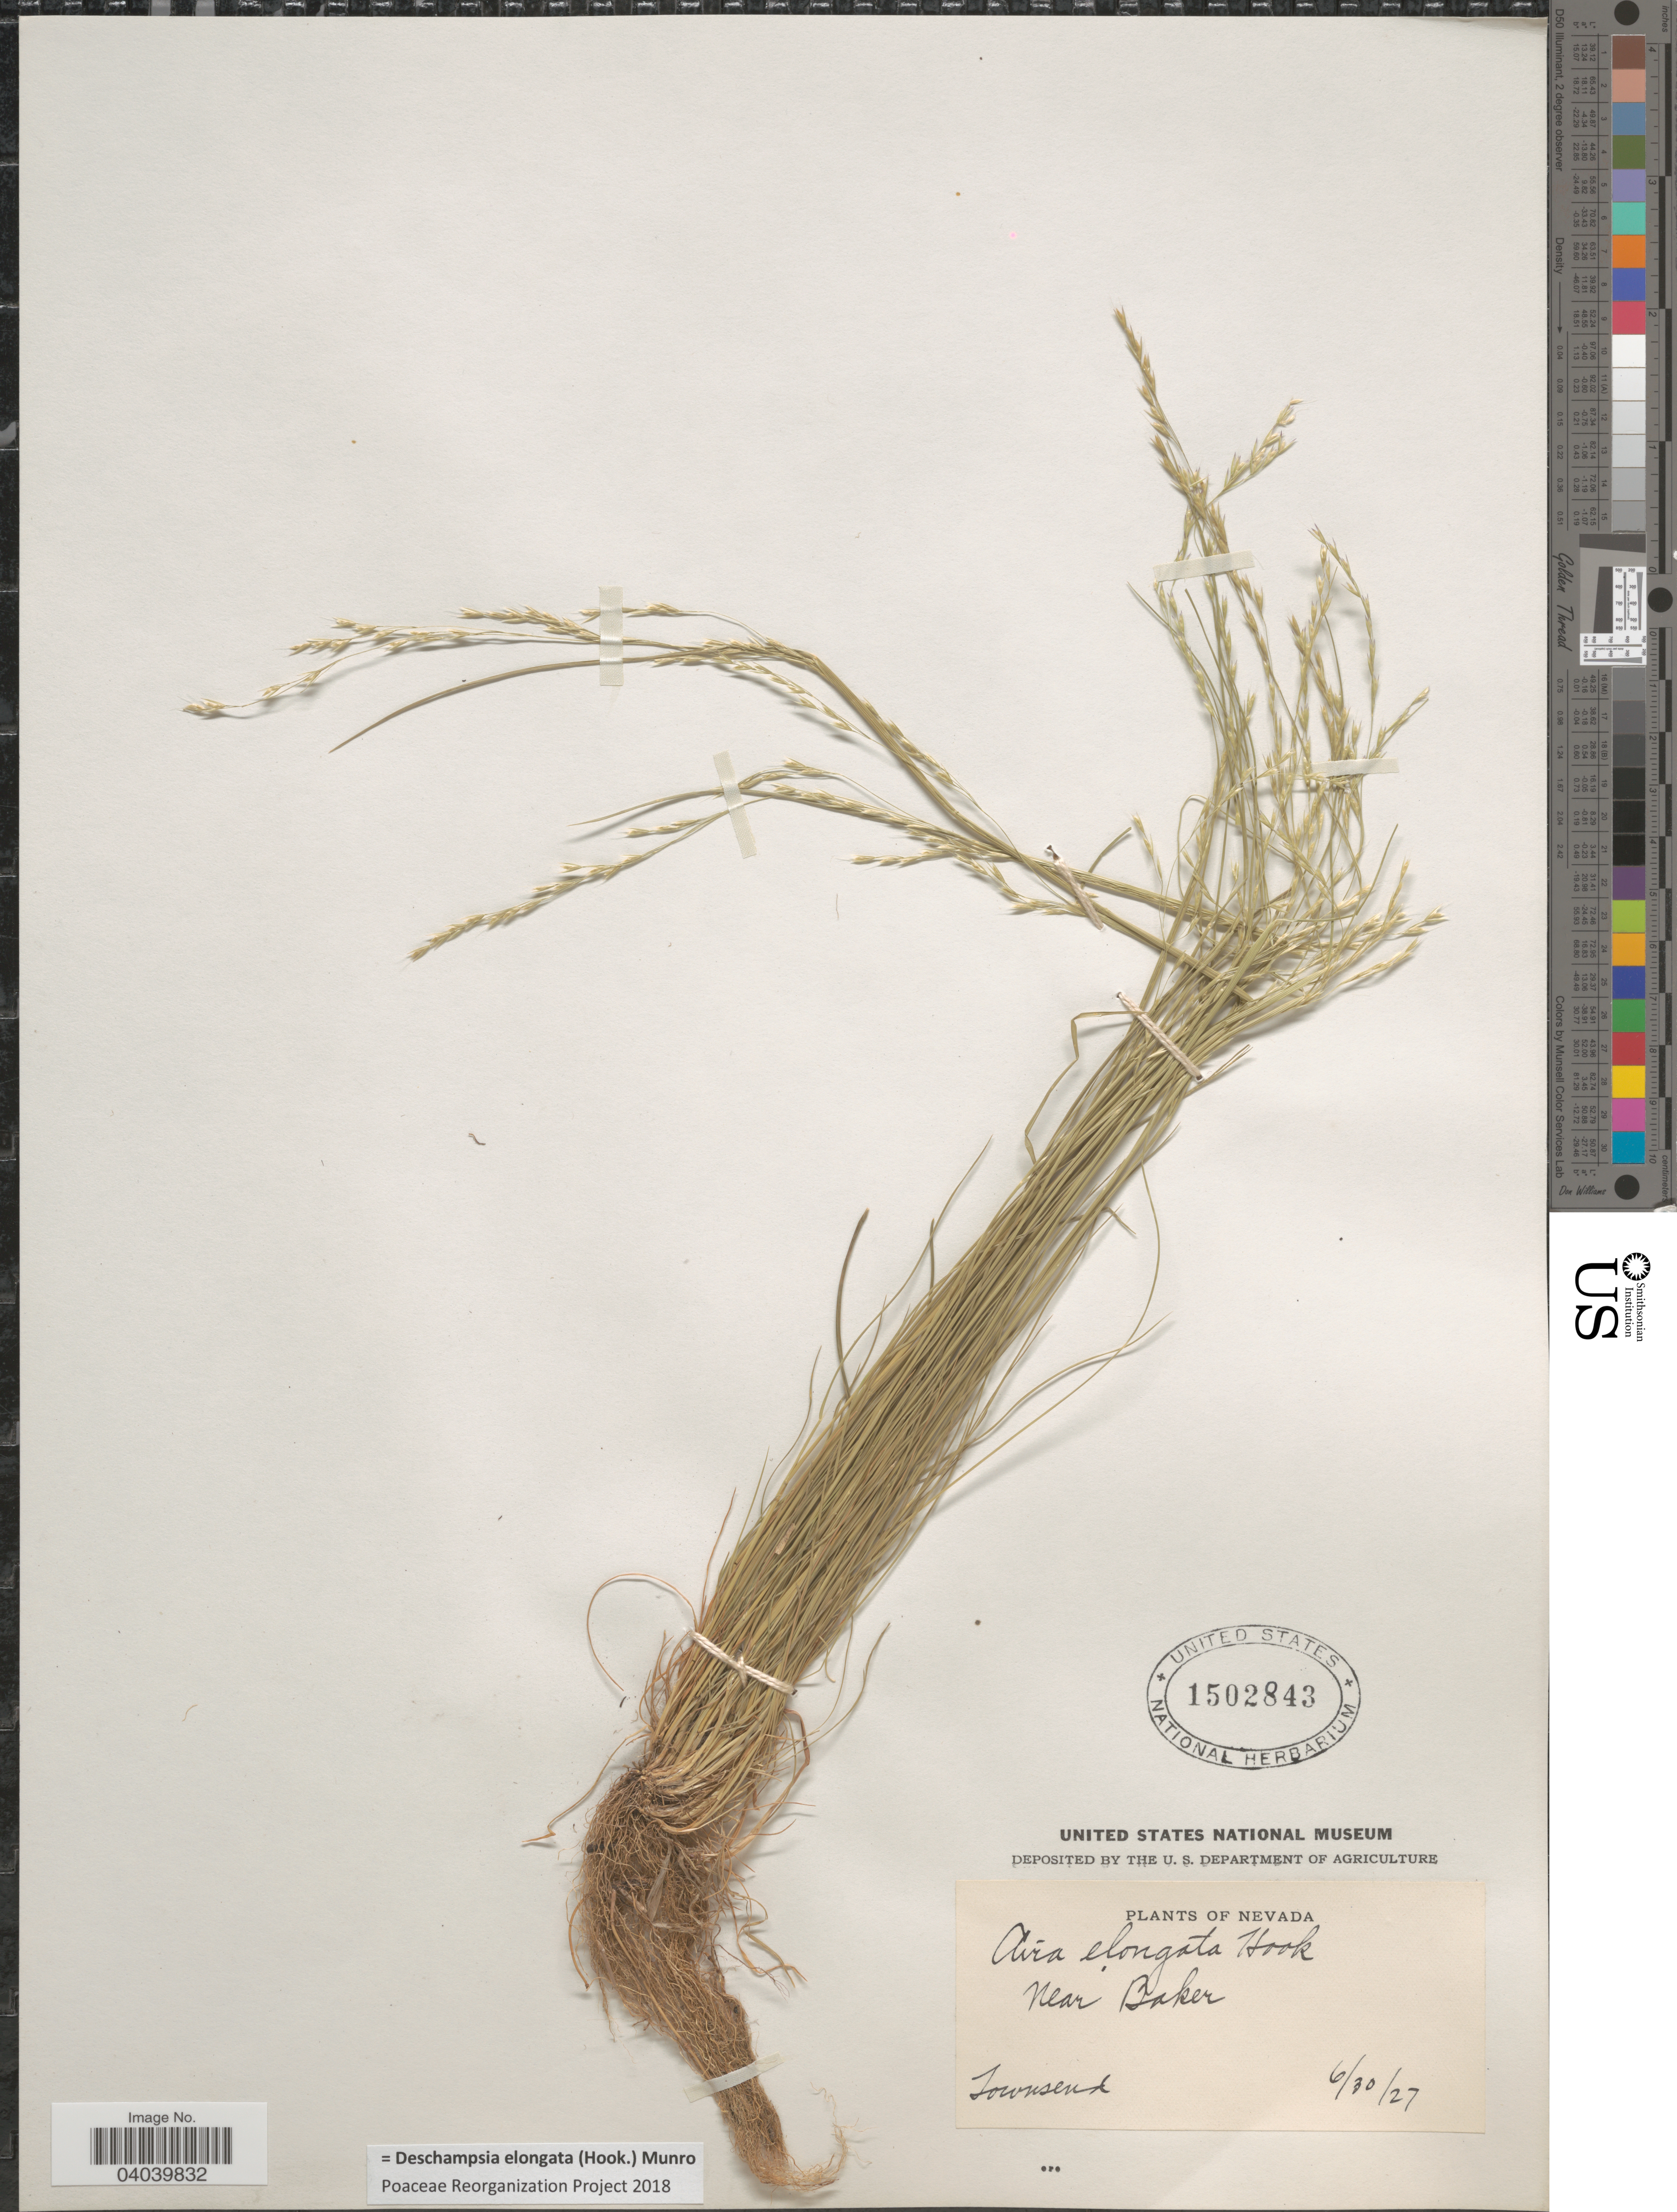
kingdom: Plantae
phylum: Tracheophyta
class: Liliopsida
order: Poales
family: Poaceae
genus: Deschampsia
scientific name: Deschampsia elongata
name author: (Hook.) Munro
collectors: Townsend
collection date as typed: Transcribed d/m/y: 30/6/27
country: United States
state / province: Nevada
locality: Near Baker.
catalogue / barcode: US 1502843